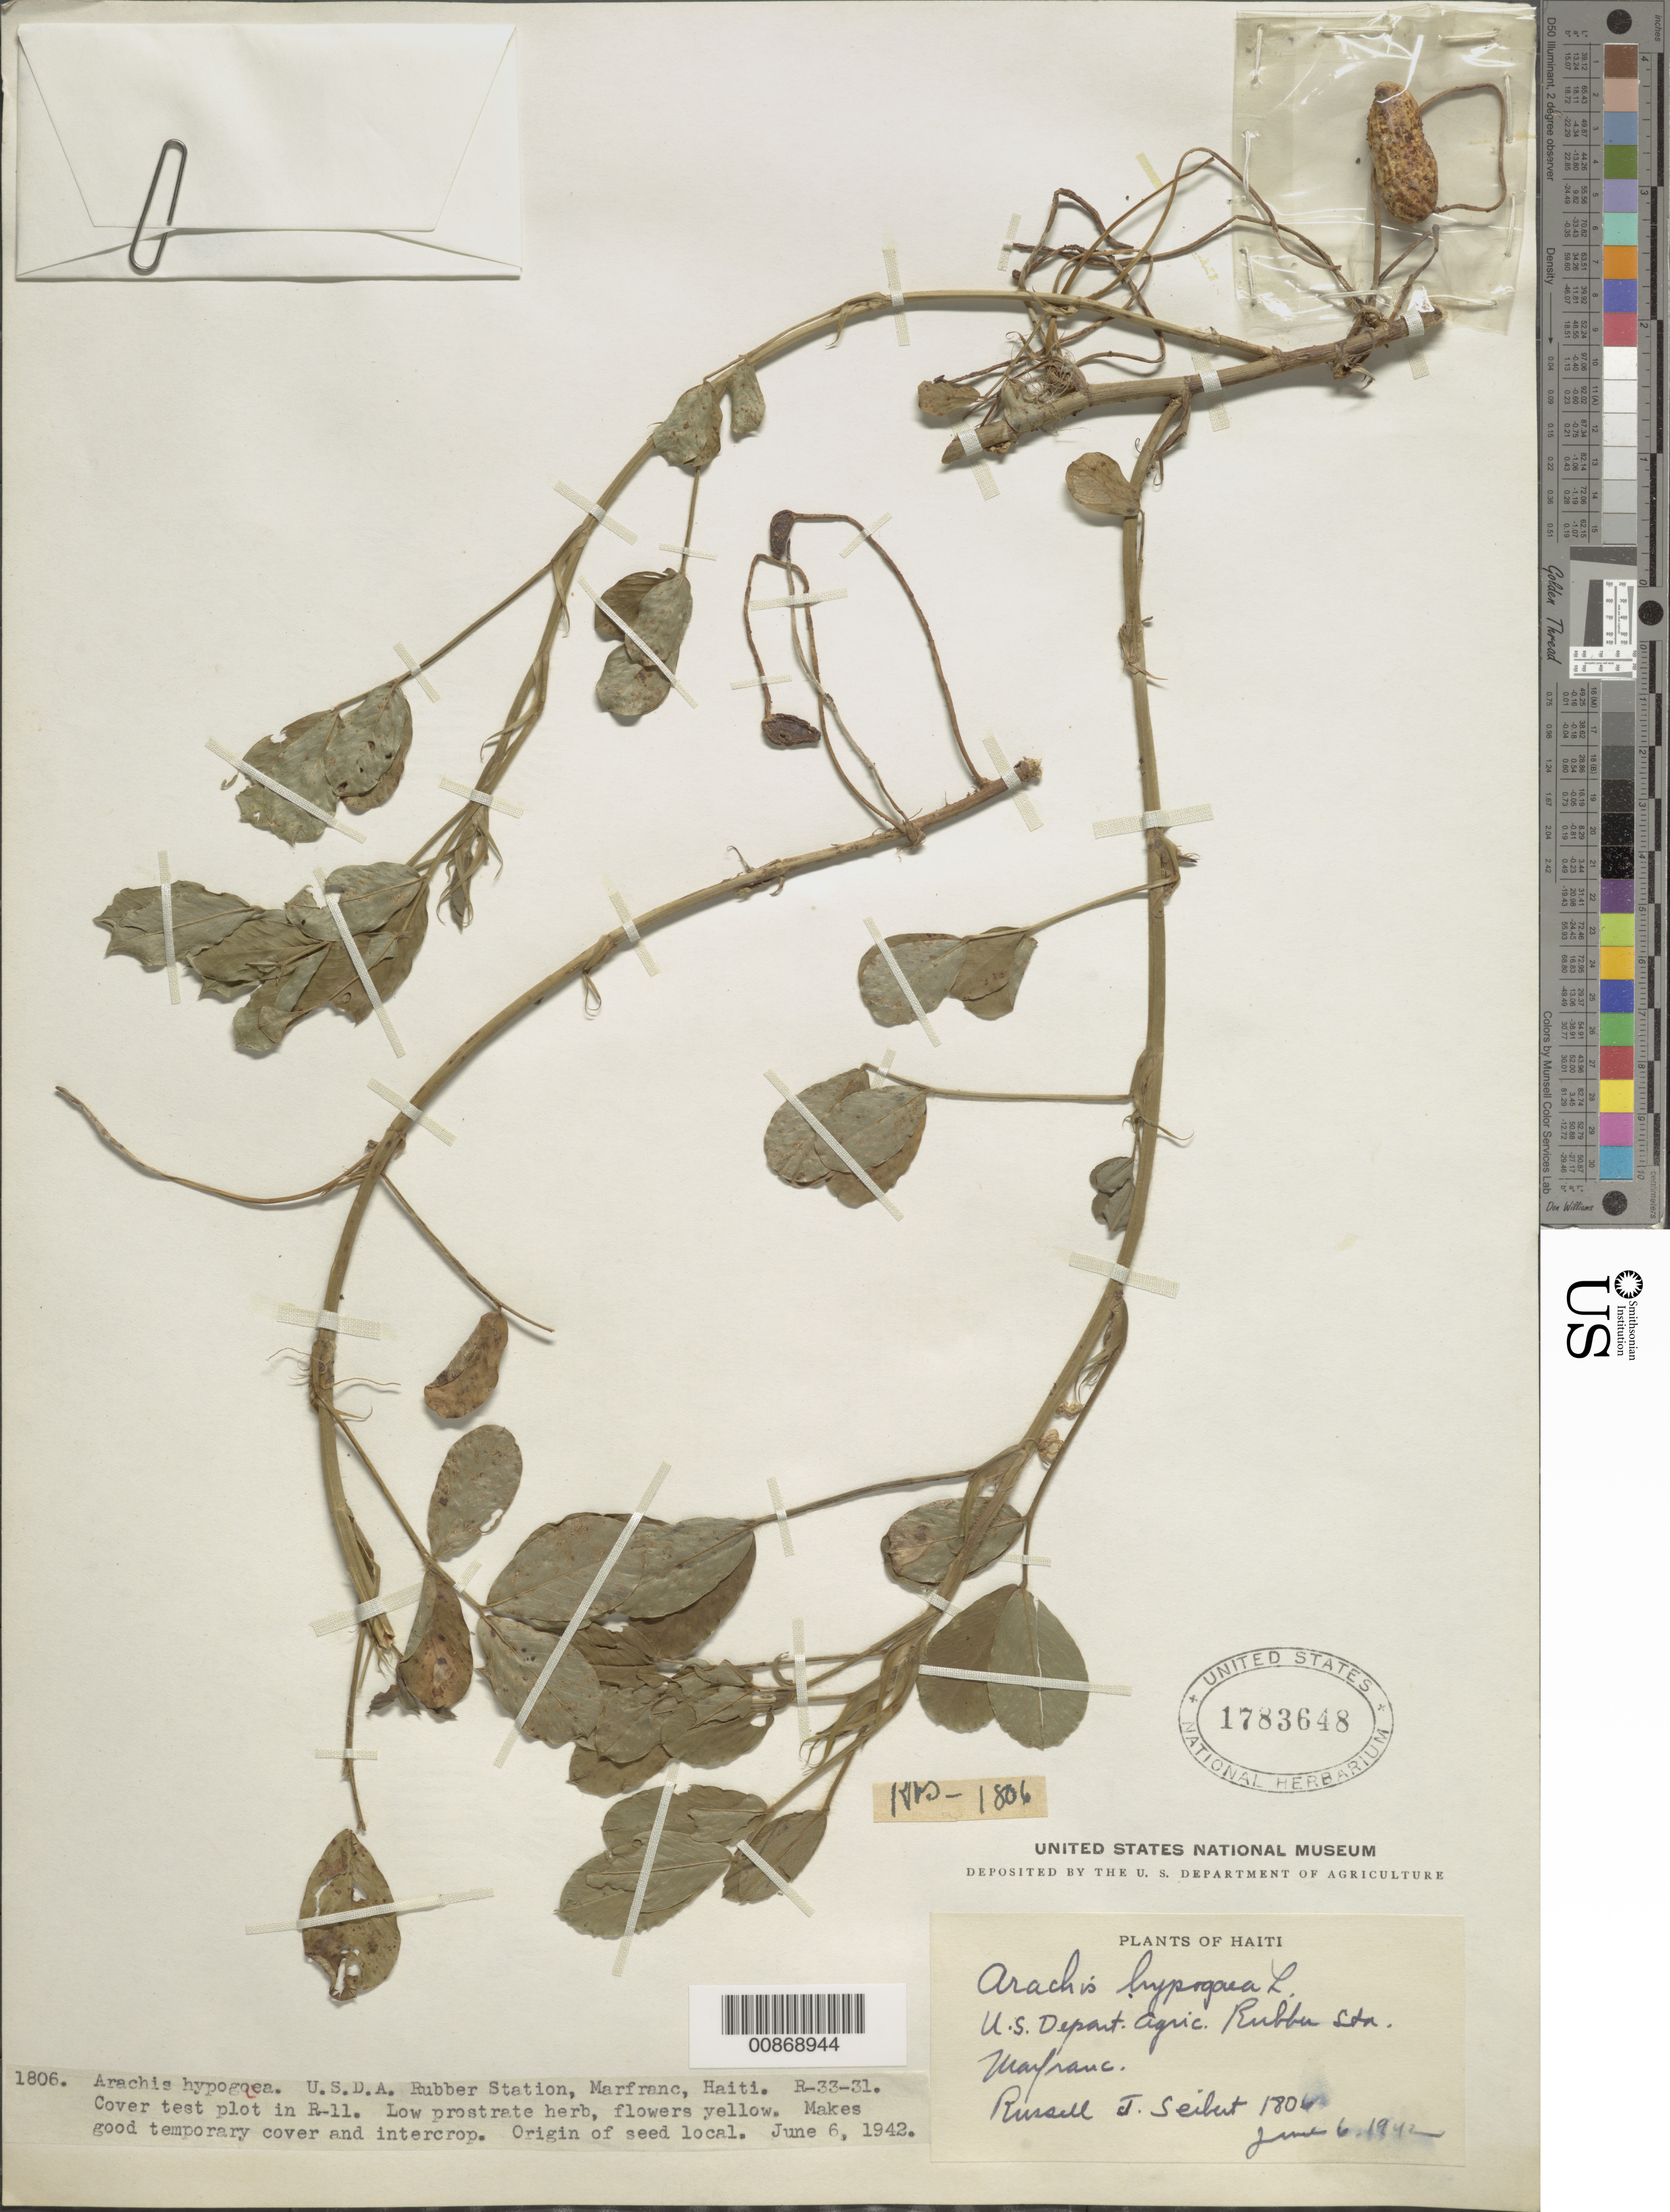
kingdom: Plantae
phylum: Tracheophyta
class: Magnoliopsida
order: Fabales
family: Fabaceae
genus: Arachis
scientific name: Arachis hypogaea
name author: L.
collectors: R. J. Seibert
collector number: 1806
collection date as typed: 06 Jun 1942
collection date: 1942-06-06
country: Haiti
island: Hispaniola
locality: U.S.D.A. Rubber Station, Marfranc.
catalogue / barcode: US 1783648